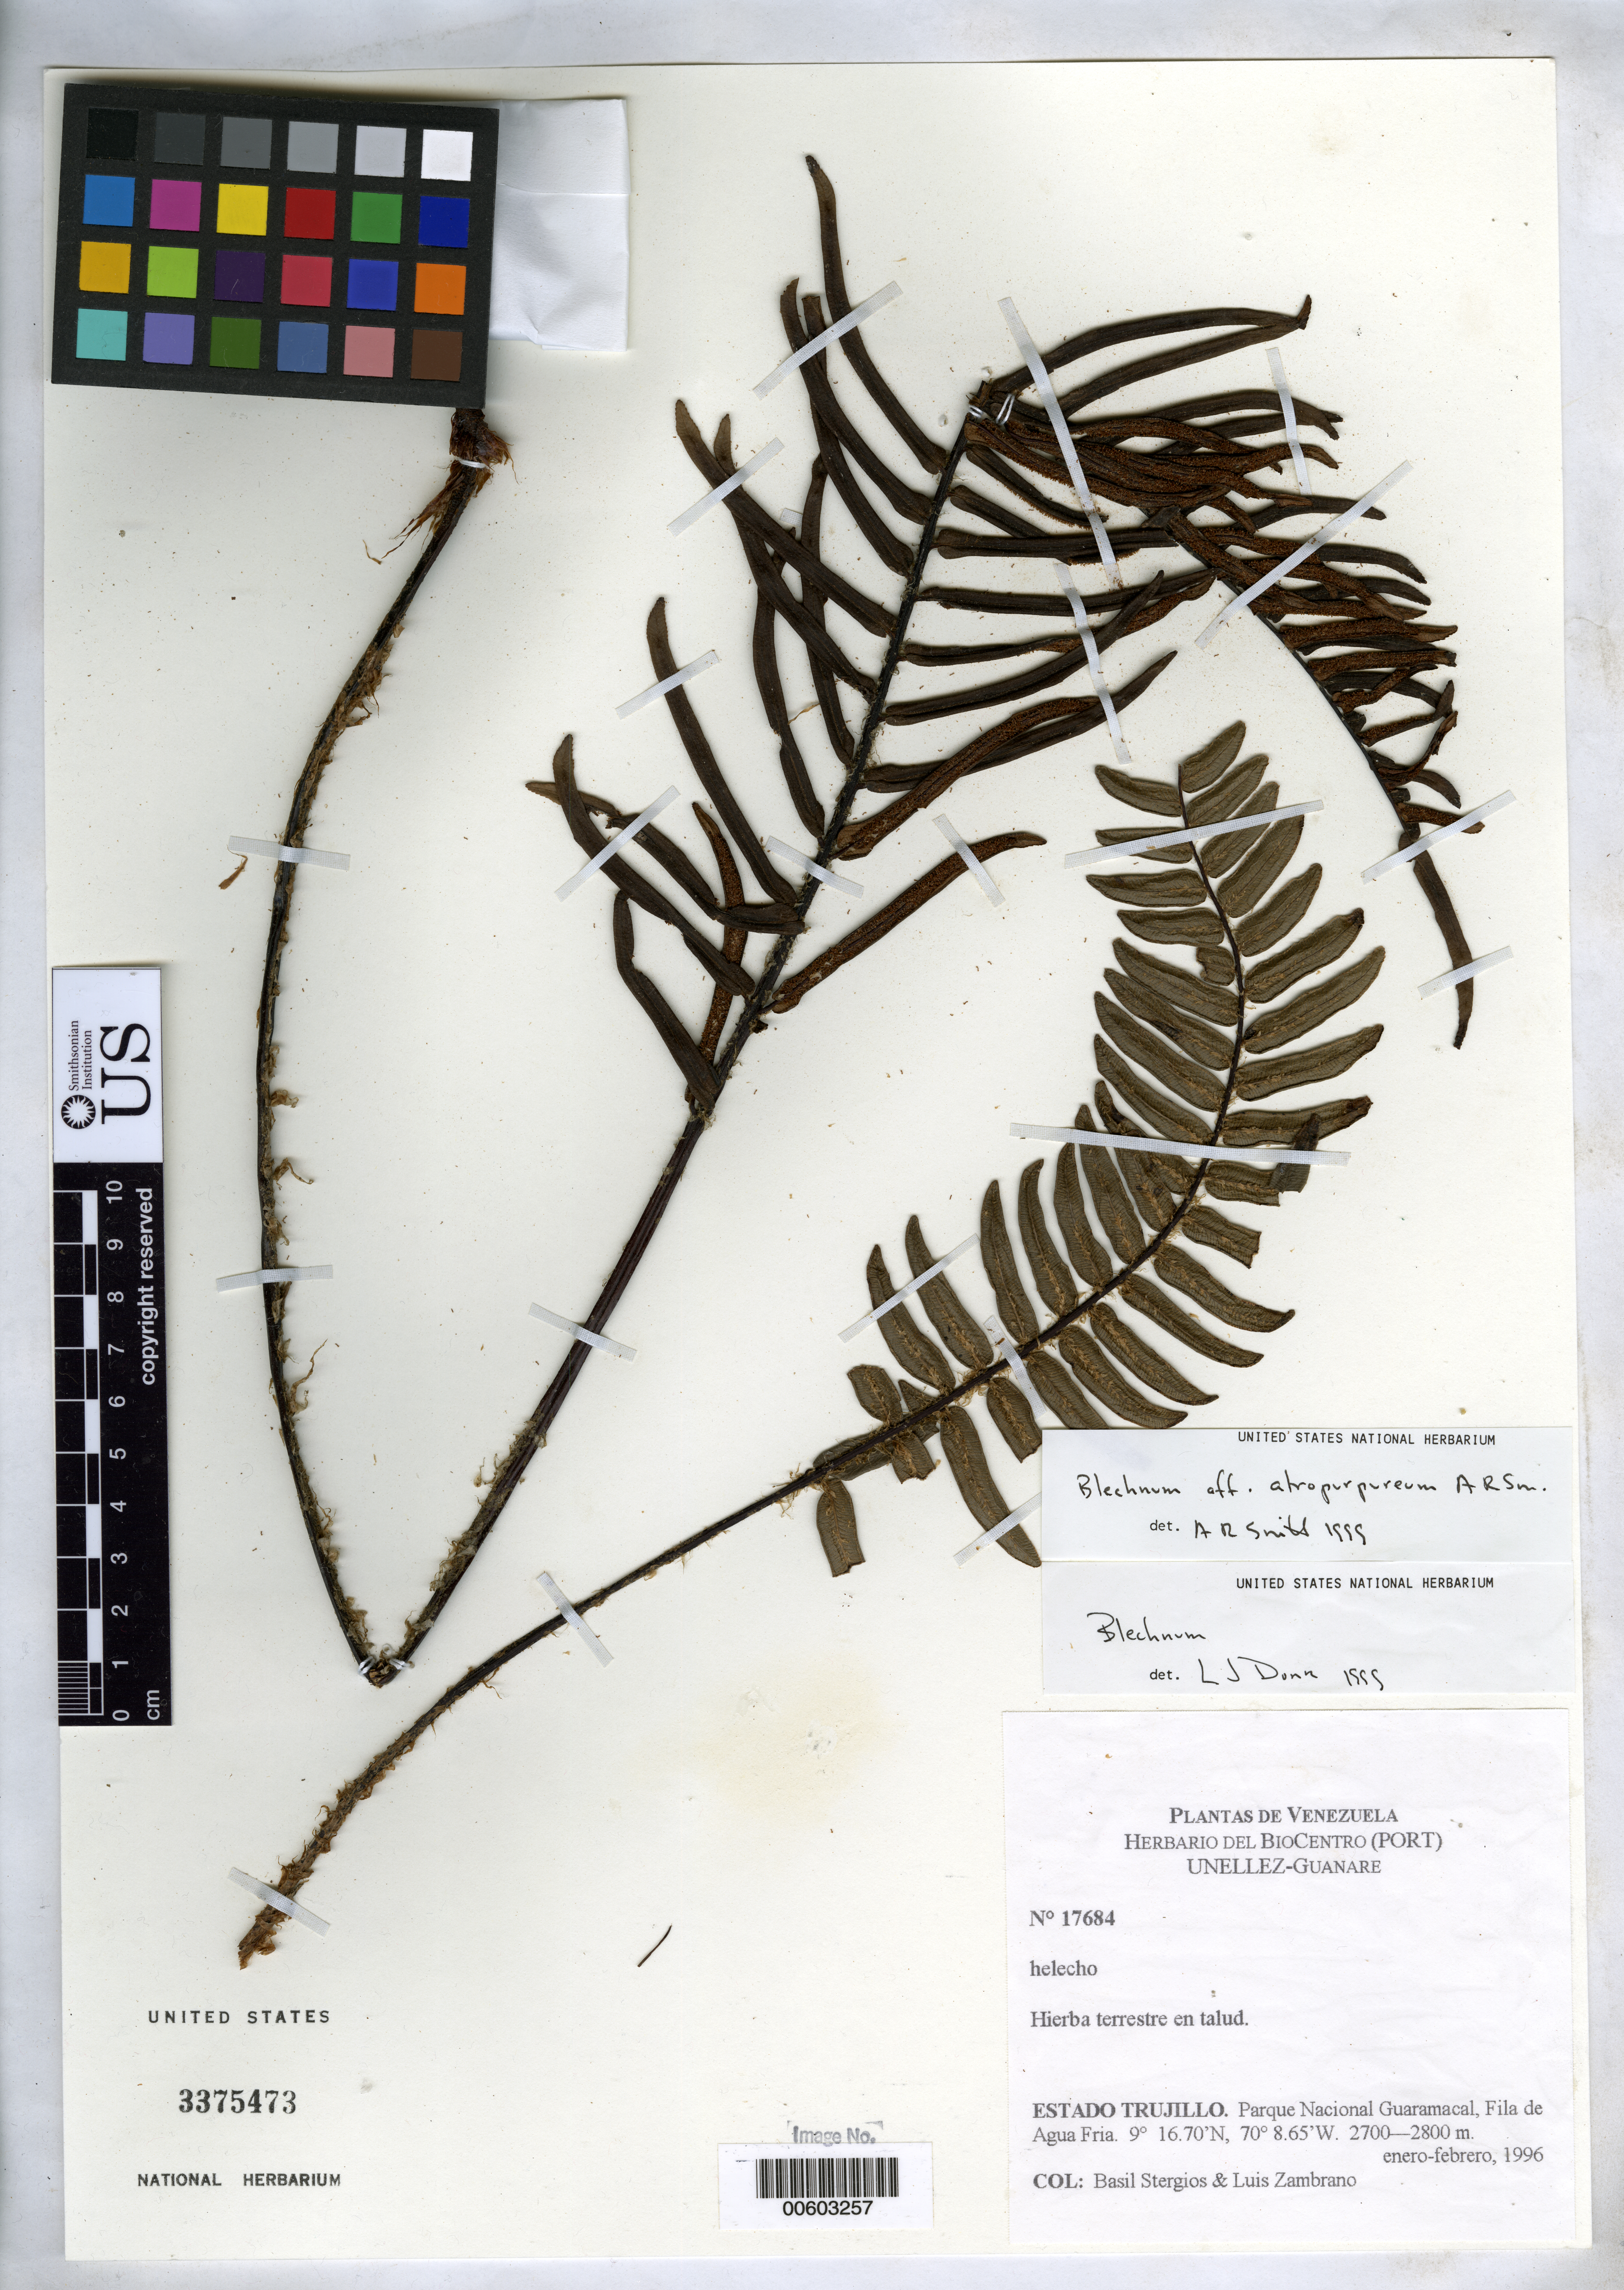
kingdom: Plantae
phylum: Tracheophyta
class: Polypodiopsida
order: Polypodiales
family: Blechnaceae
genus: Blechnum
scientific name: Blechnum atropurpureum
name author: A.R. Sm.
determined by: Smith, Alan R., (UC)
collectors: B. G. Stergios & L. Zambrano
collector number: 17684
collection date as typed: Jan 1996 to -- Feb 1996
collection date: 1996-01/1996-02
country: Venezuela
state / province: Trujillo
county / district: Boconó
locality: Parque Nacional Guaramacal, Fila de Agua Fria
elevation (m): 2700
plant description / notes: PORT, UC, US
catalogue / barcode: US 3375473